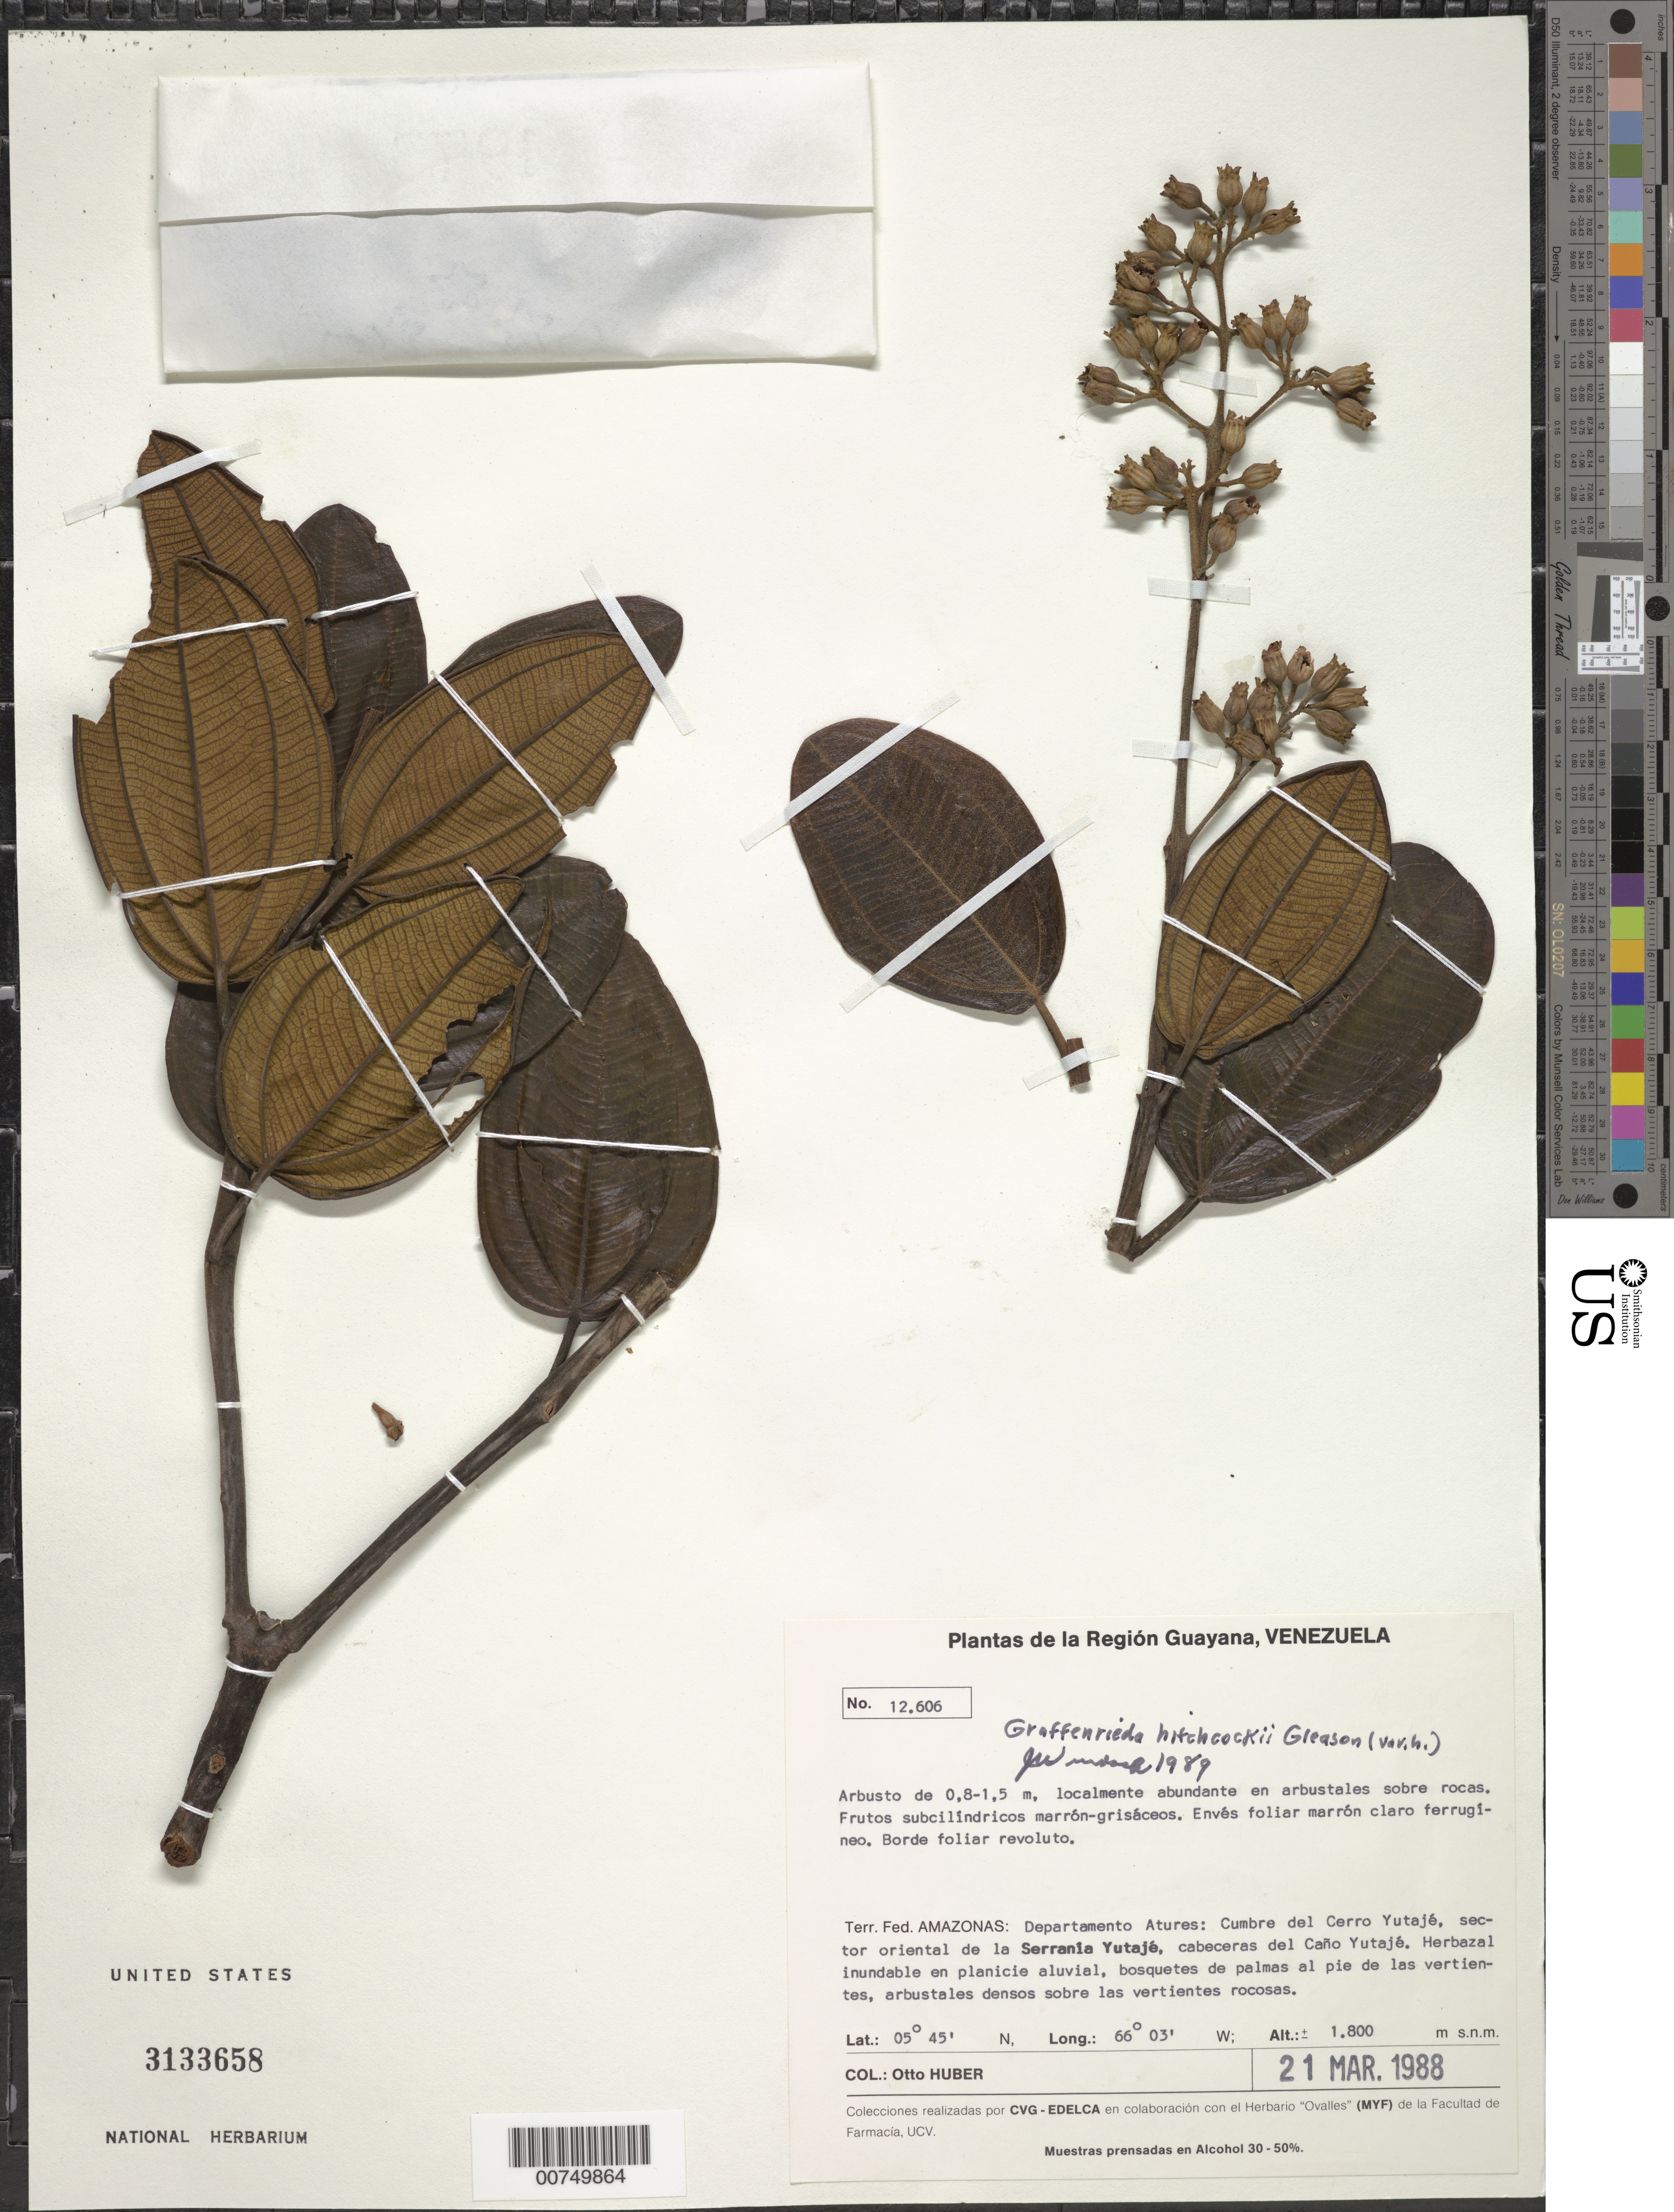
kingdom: Plantae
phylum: Tracheophyta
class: Magnoliopsida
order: Myrtales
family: Melastomataceae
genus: Graffenrieda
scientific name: Graffenrieda hitchcockii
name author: Gleason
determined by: Gröger, A.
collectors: O. Huber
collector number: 12606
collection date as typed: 21-Mar-88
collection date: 1988-03-21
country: Venezuela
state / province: Amazonas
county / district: Atures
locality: Cerro Yutajé, cumbre, sector oriental de la Serrania Yutajé, cabeceras del Caño Yutajé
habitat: Arbustales sobre rocas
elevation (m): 1800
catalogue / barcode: US 3133658